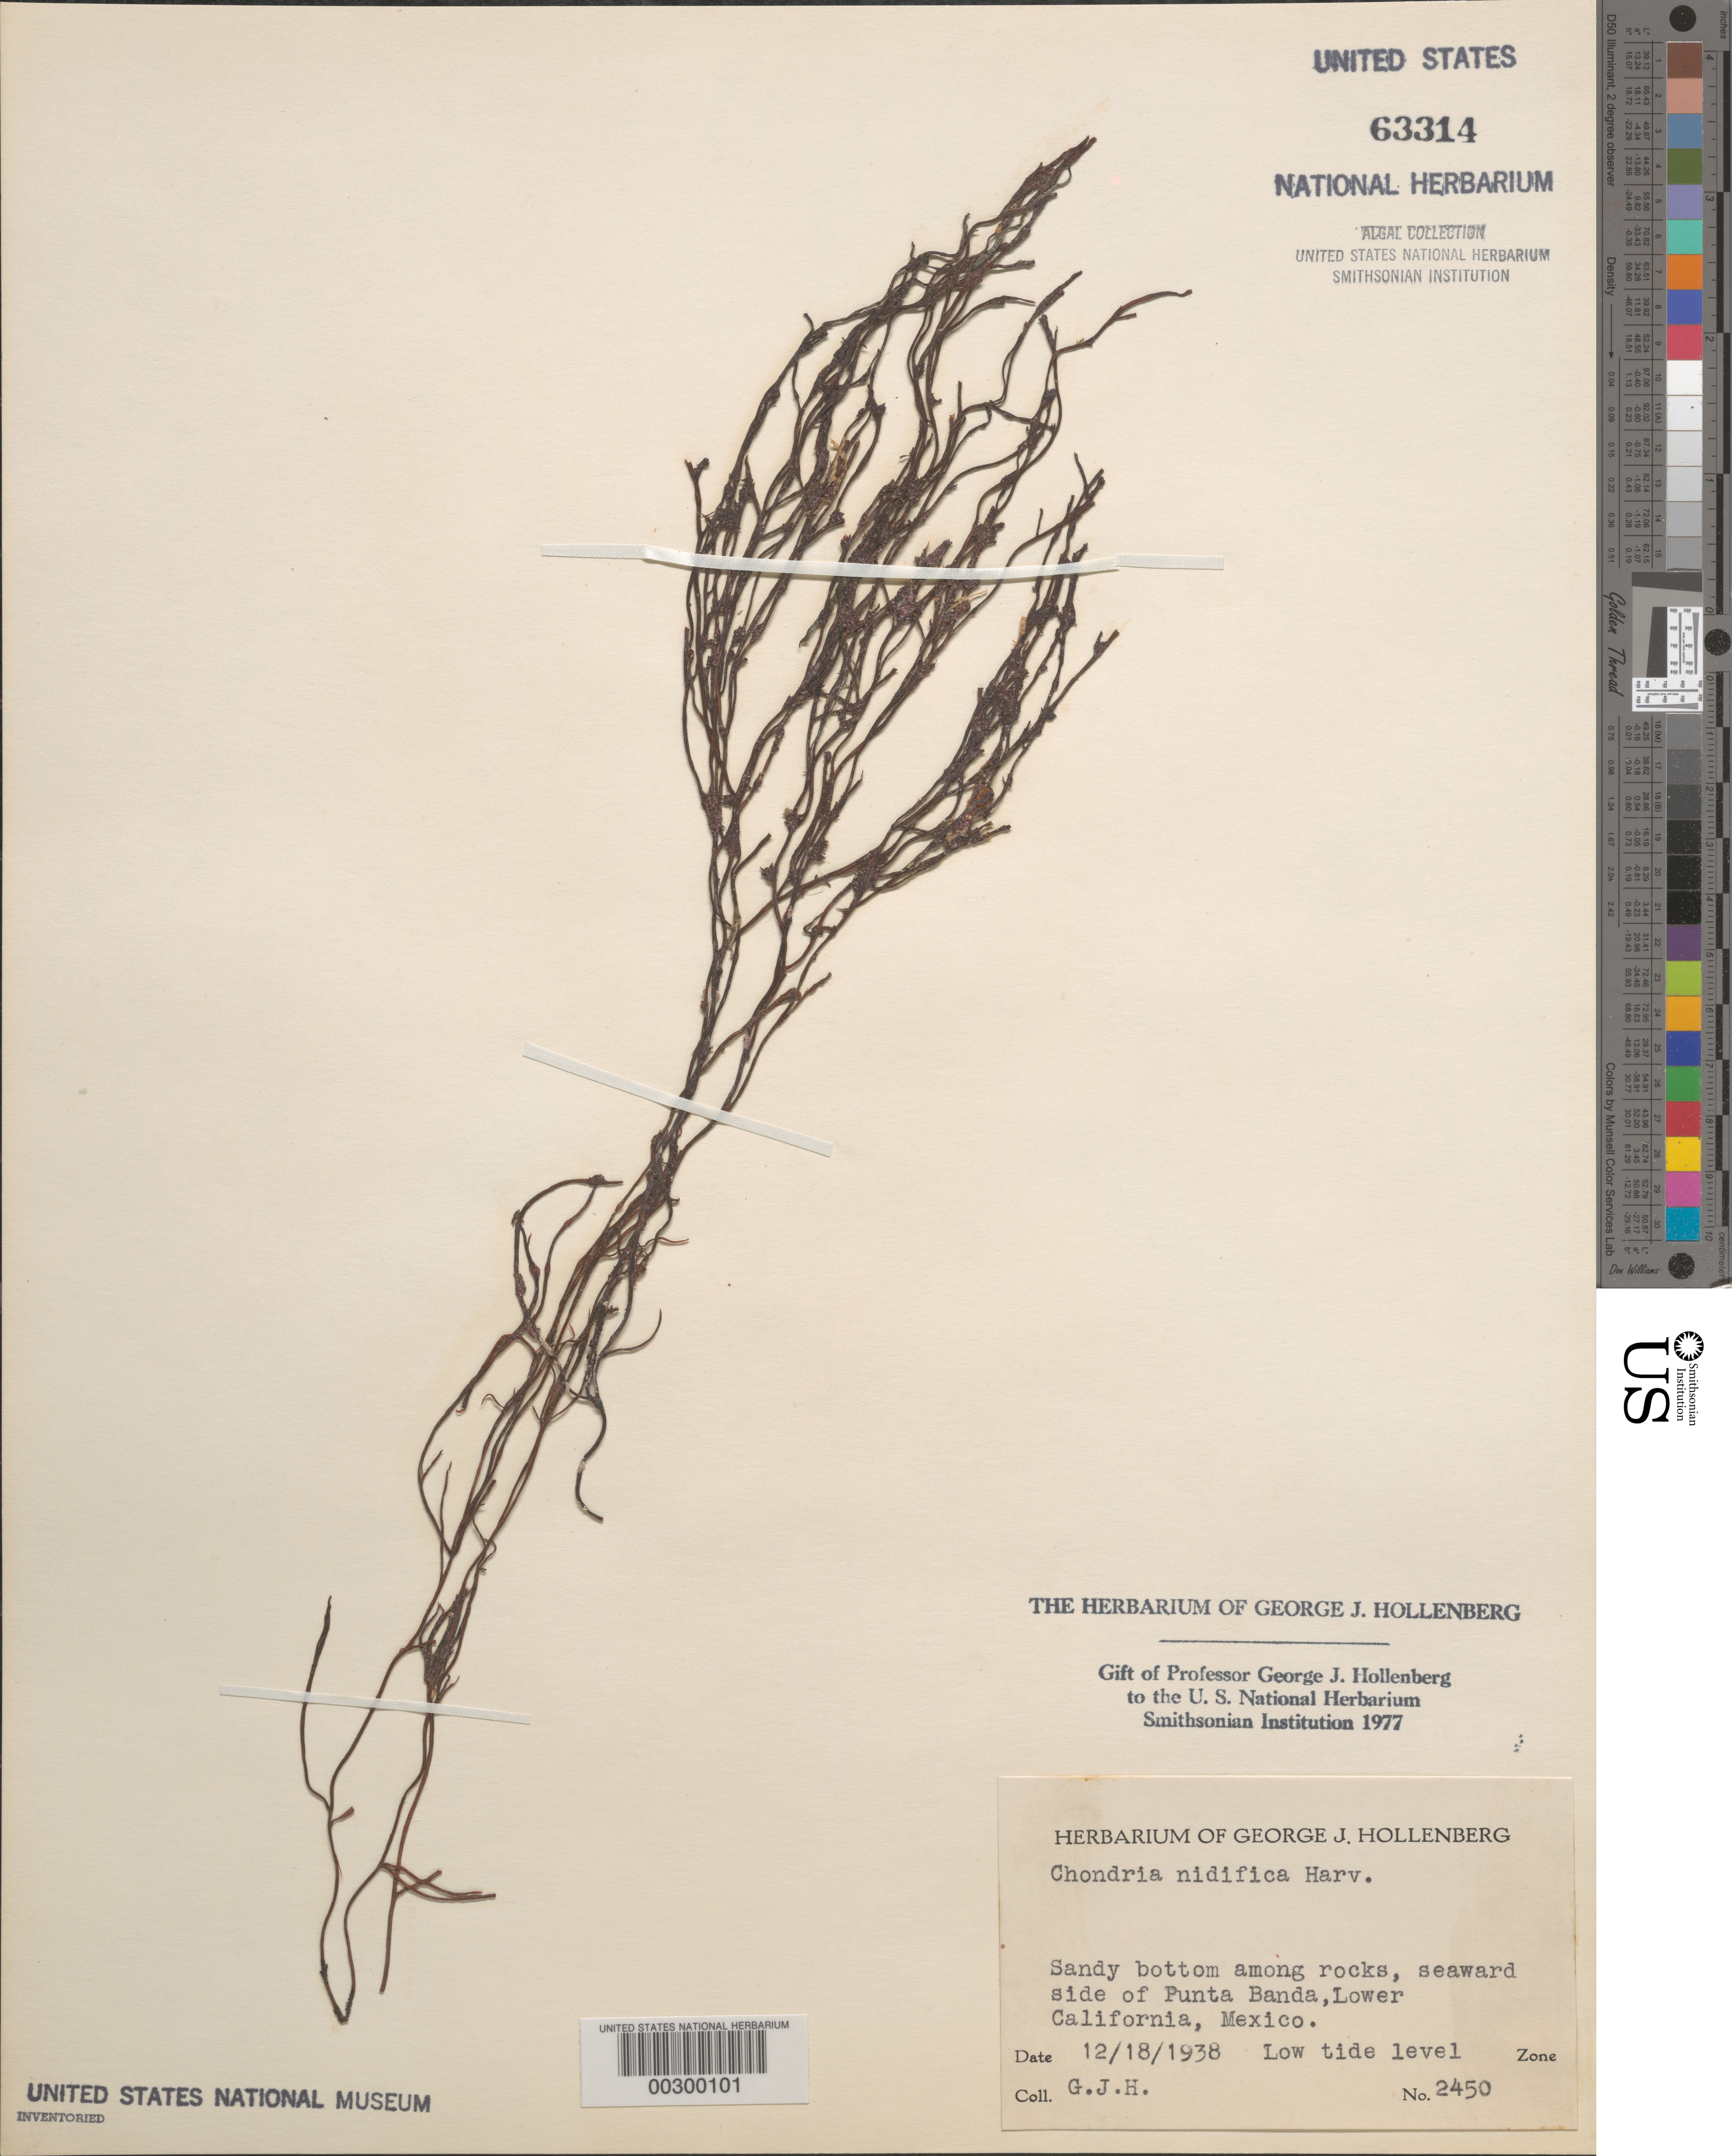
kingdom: Plantae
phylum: Rhodophyta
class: Florideophyceae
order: Ceramiales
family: Rhodomelaceae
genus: Neochondria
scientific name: Neochondria nidifica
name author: (Harvey) Sutti et al.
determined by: Algae name updating Project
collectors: G. Hollenberg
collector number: GJH 2450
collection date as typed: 18 Dec 1938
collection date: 1938-12-18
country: Mexico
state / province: Baja California Norte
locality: Seaward side of Punta Banda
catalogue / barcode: US 63314